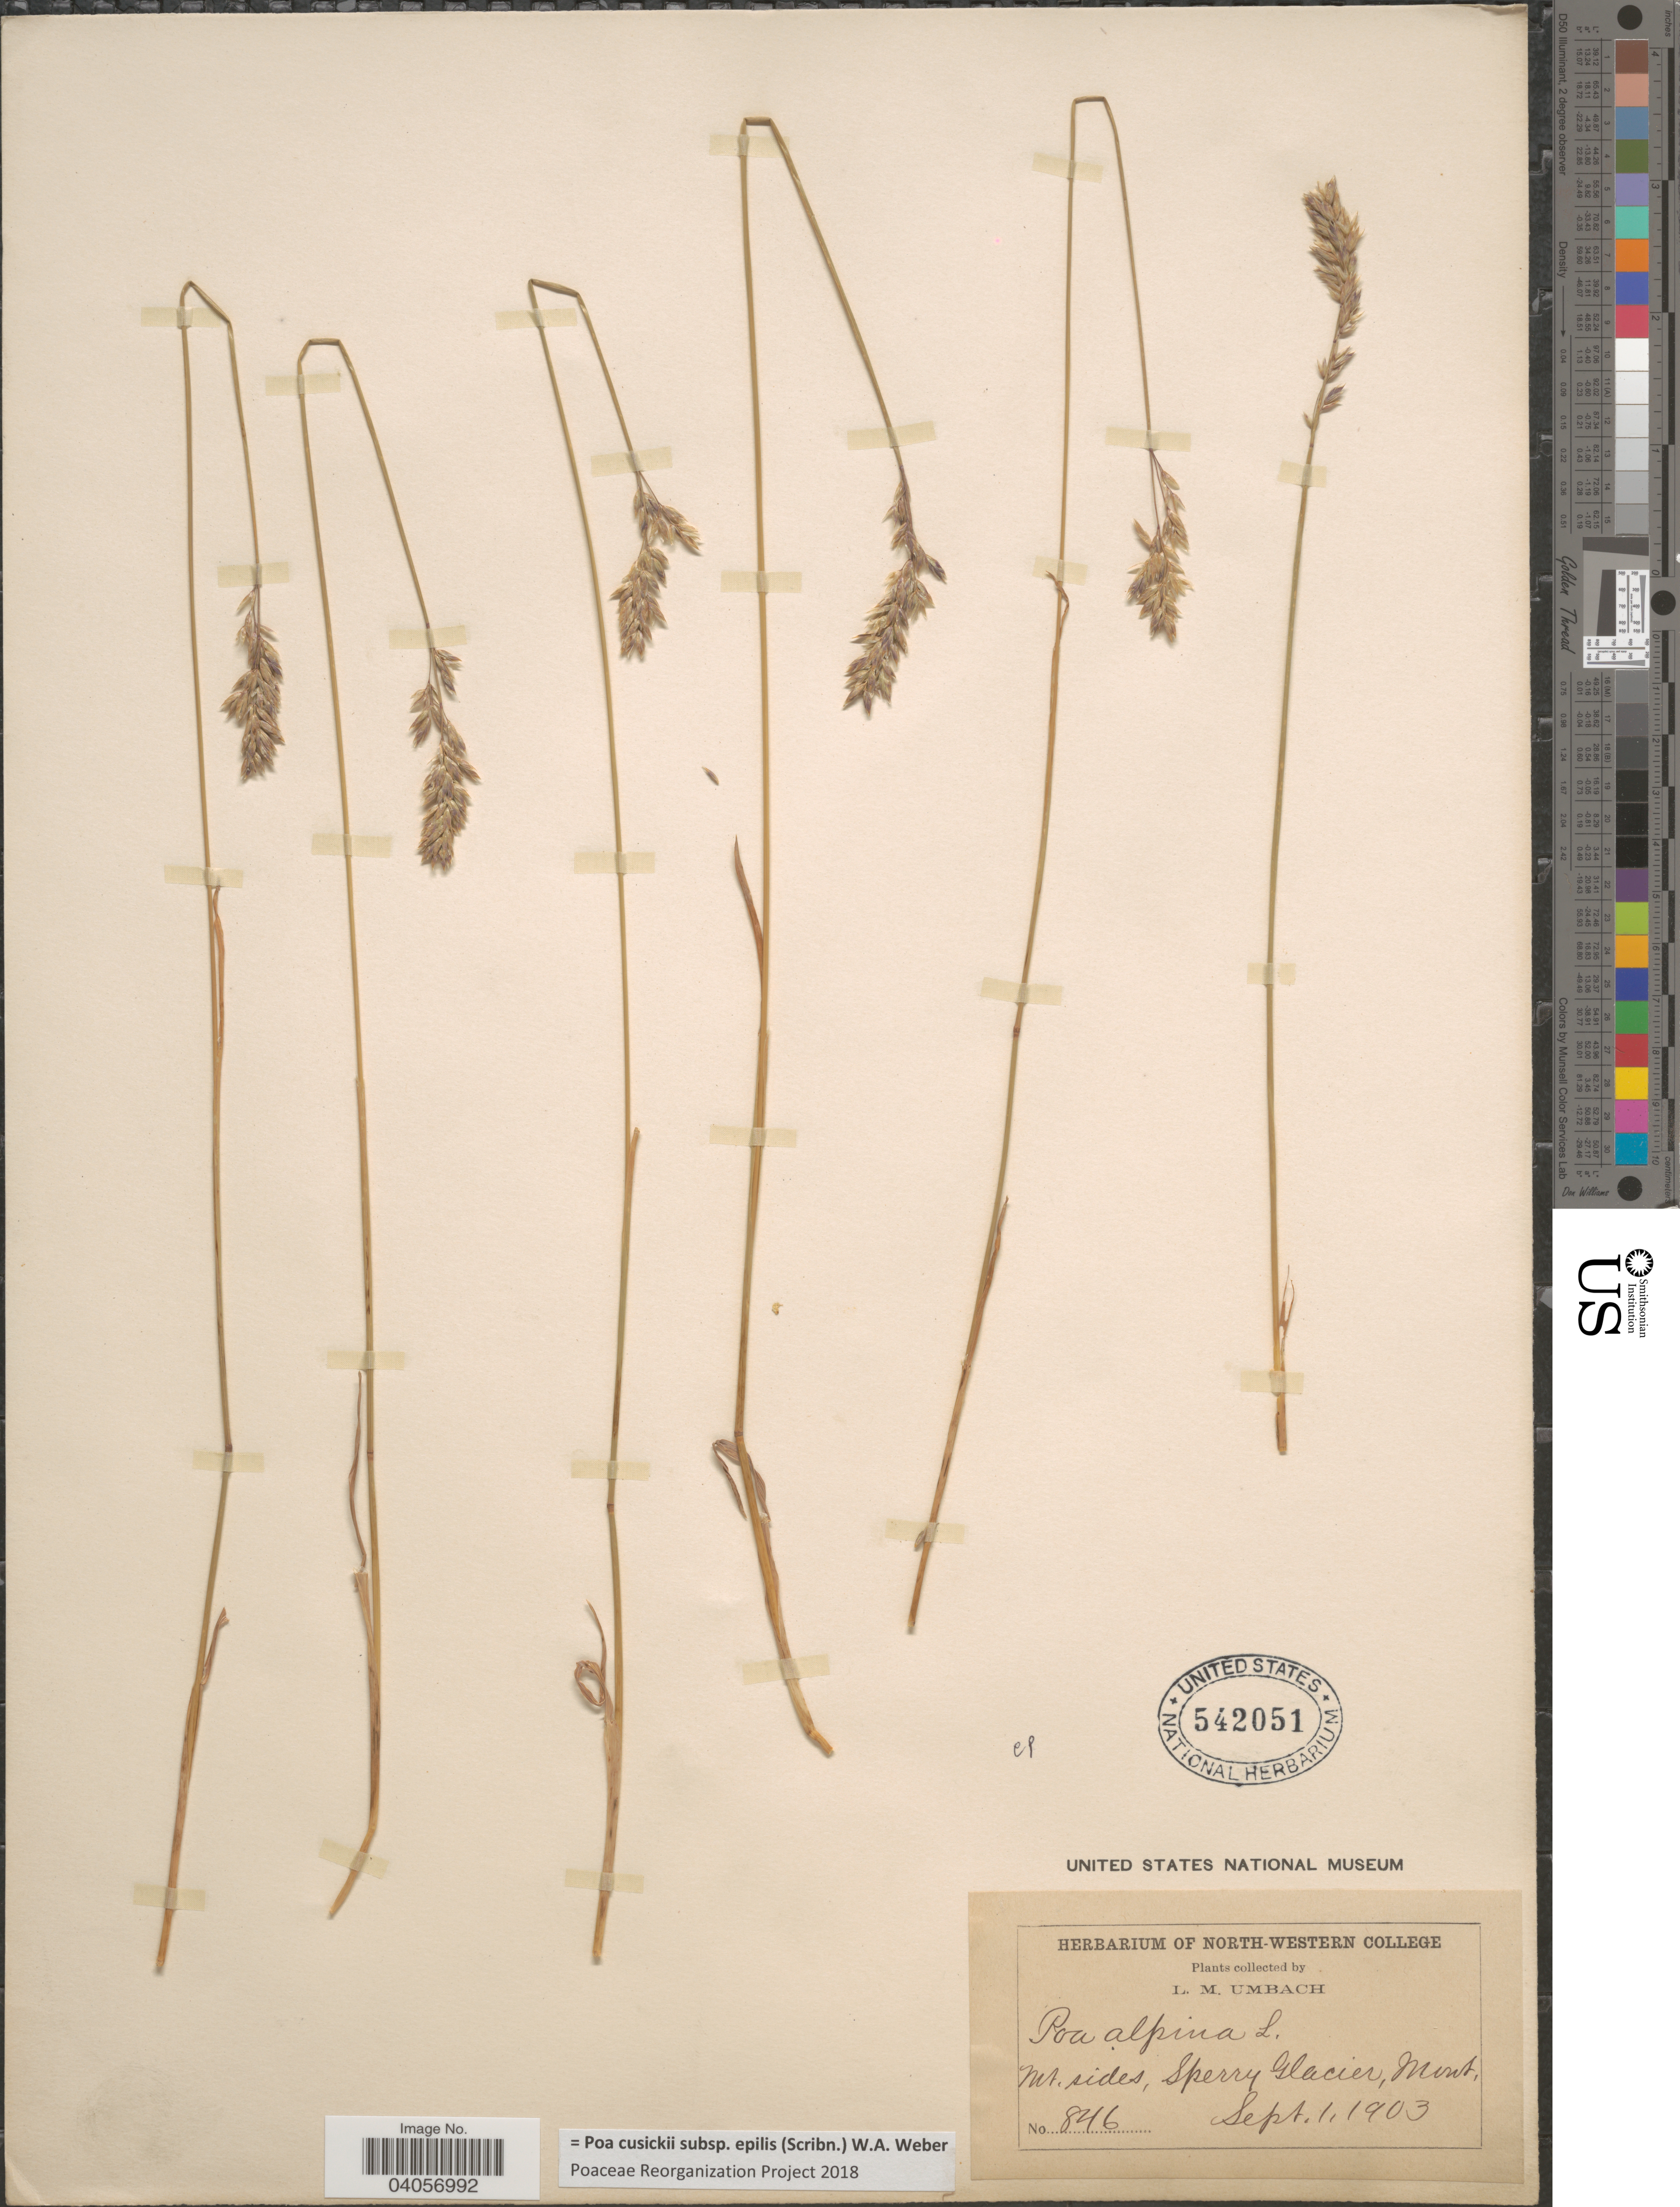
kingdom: Plantae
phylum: Tracheophyta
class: Liliopsida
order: Poales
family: Poaceae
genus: Poa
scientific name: Poa cusickii subsp. epilis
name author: (Scribn.) W.A. Weber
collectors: L. M. Umbach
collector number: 846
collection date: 1903-09-01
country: United States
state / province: Montana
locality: Mt. sides, Sperry Glacier.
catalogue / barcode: US 542051